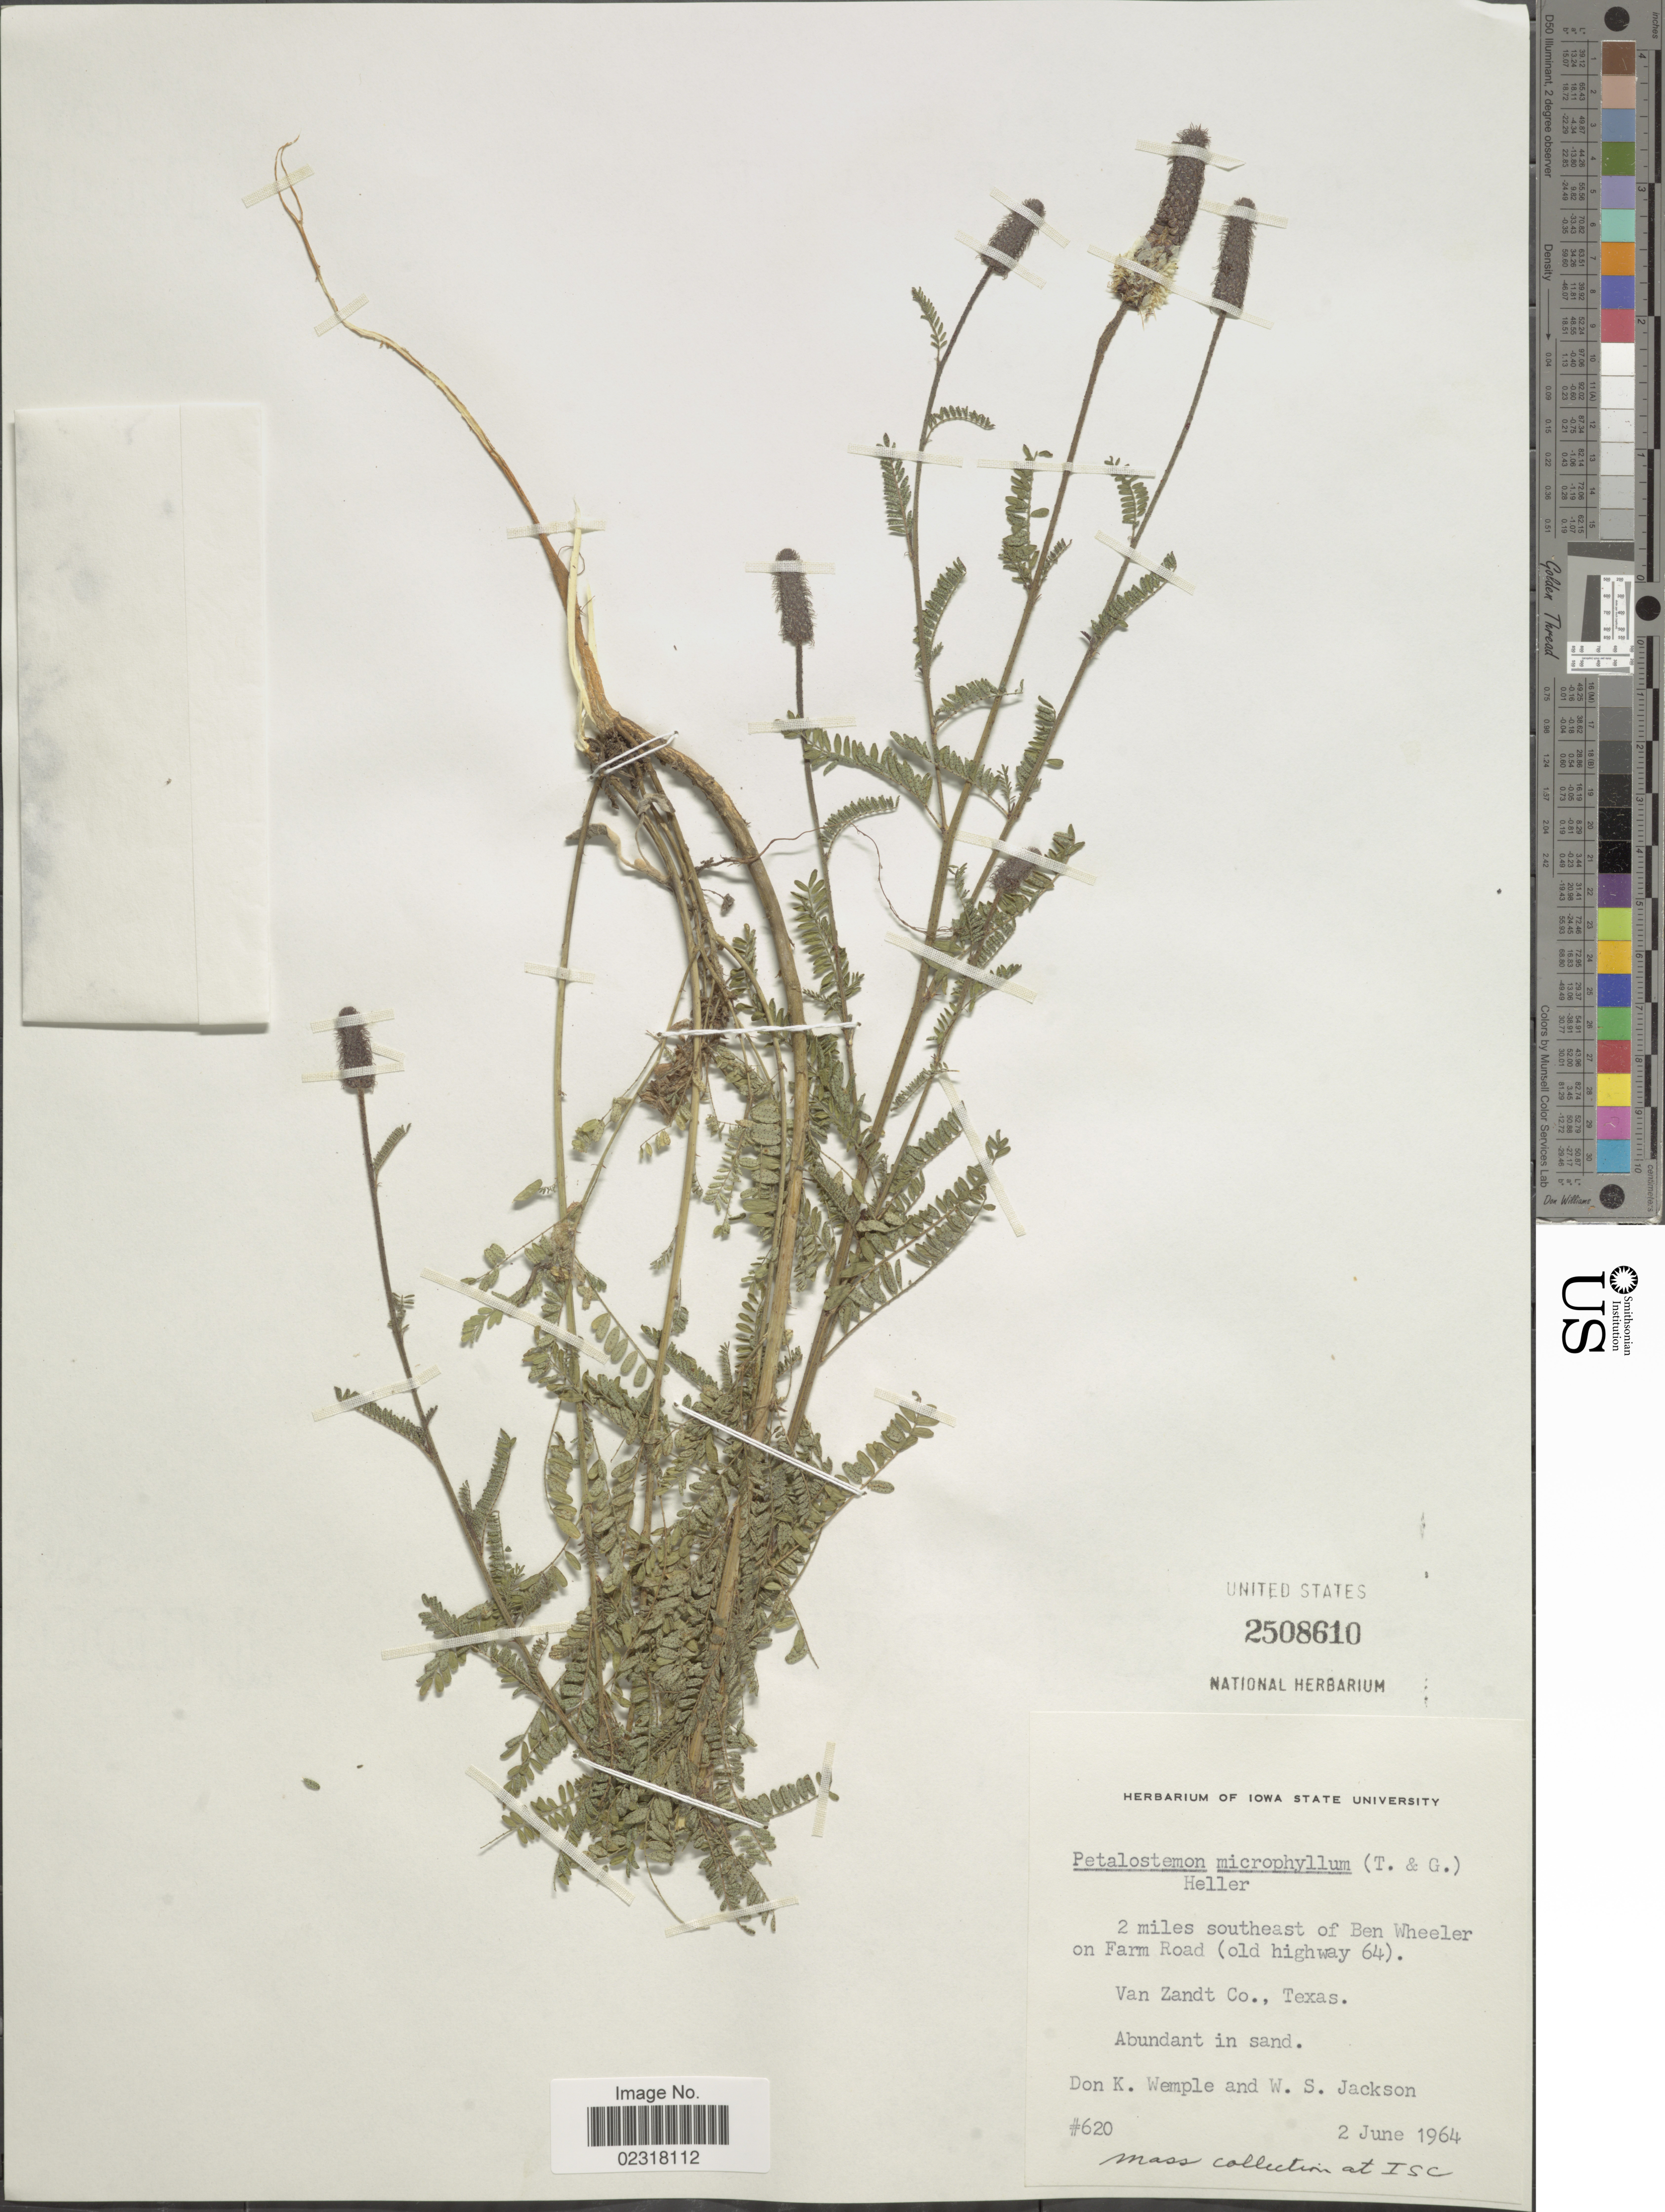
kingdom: Plantae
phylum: Tracheophyta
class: Magnoliopsida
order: Fabales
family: Fabaceae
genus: Dalea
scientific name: Dalea phleoides var. microphylla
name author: (Torr. & A. Gray) Barneby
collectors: D. Wemple & W. Jackson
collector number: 620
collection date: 1964-06-02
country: United States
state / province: Texas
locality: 2 miles southeast of Ben Wheeler on Farm Road (old highway 64) Van Zandt Co.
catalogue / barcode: US 2508610